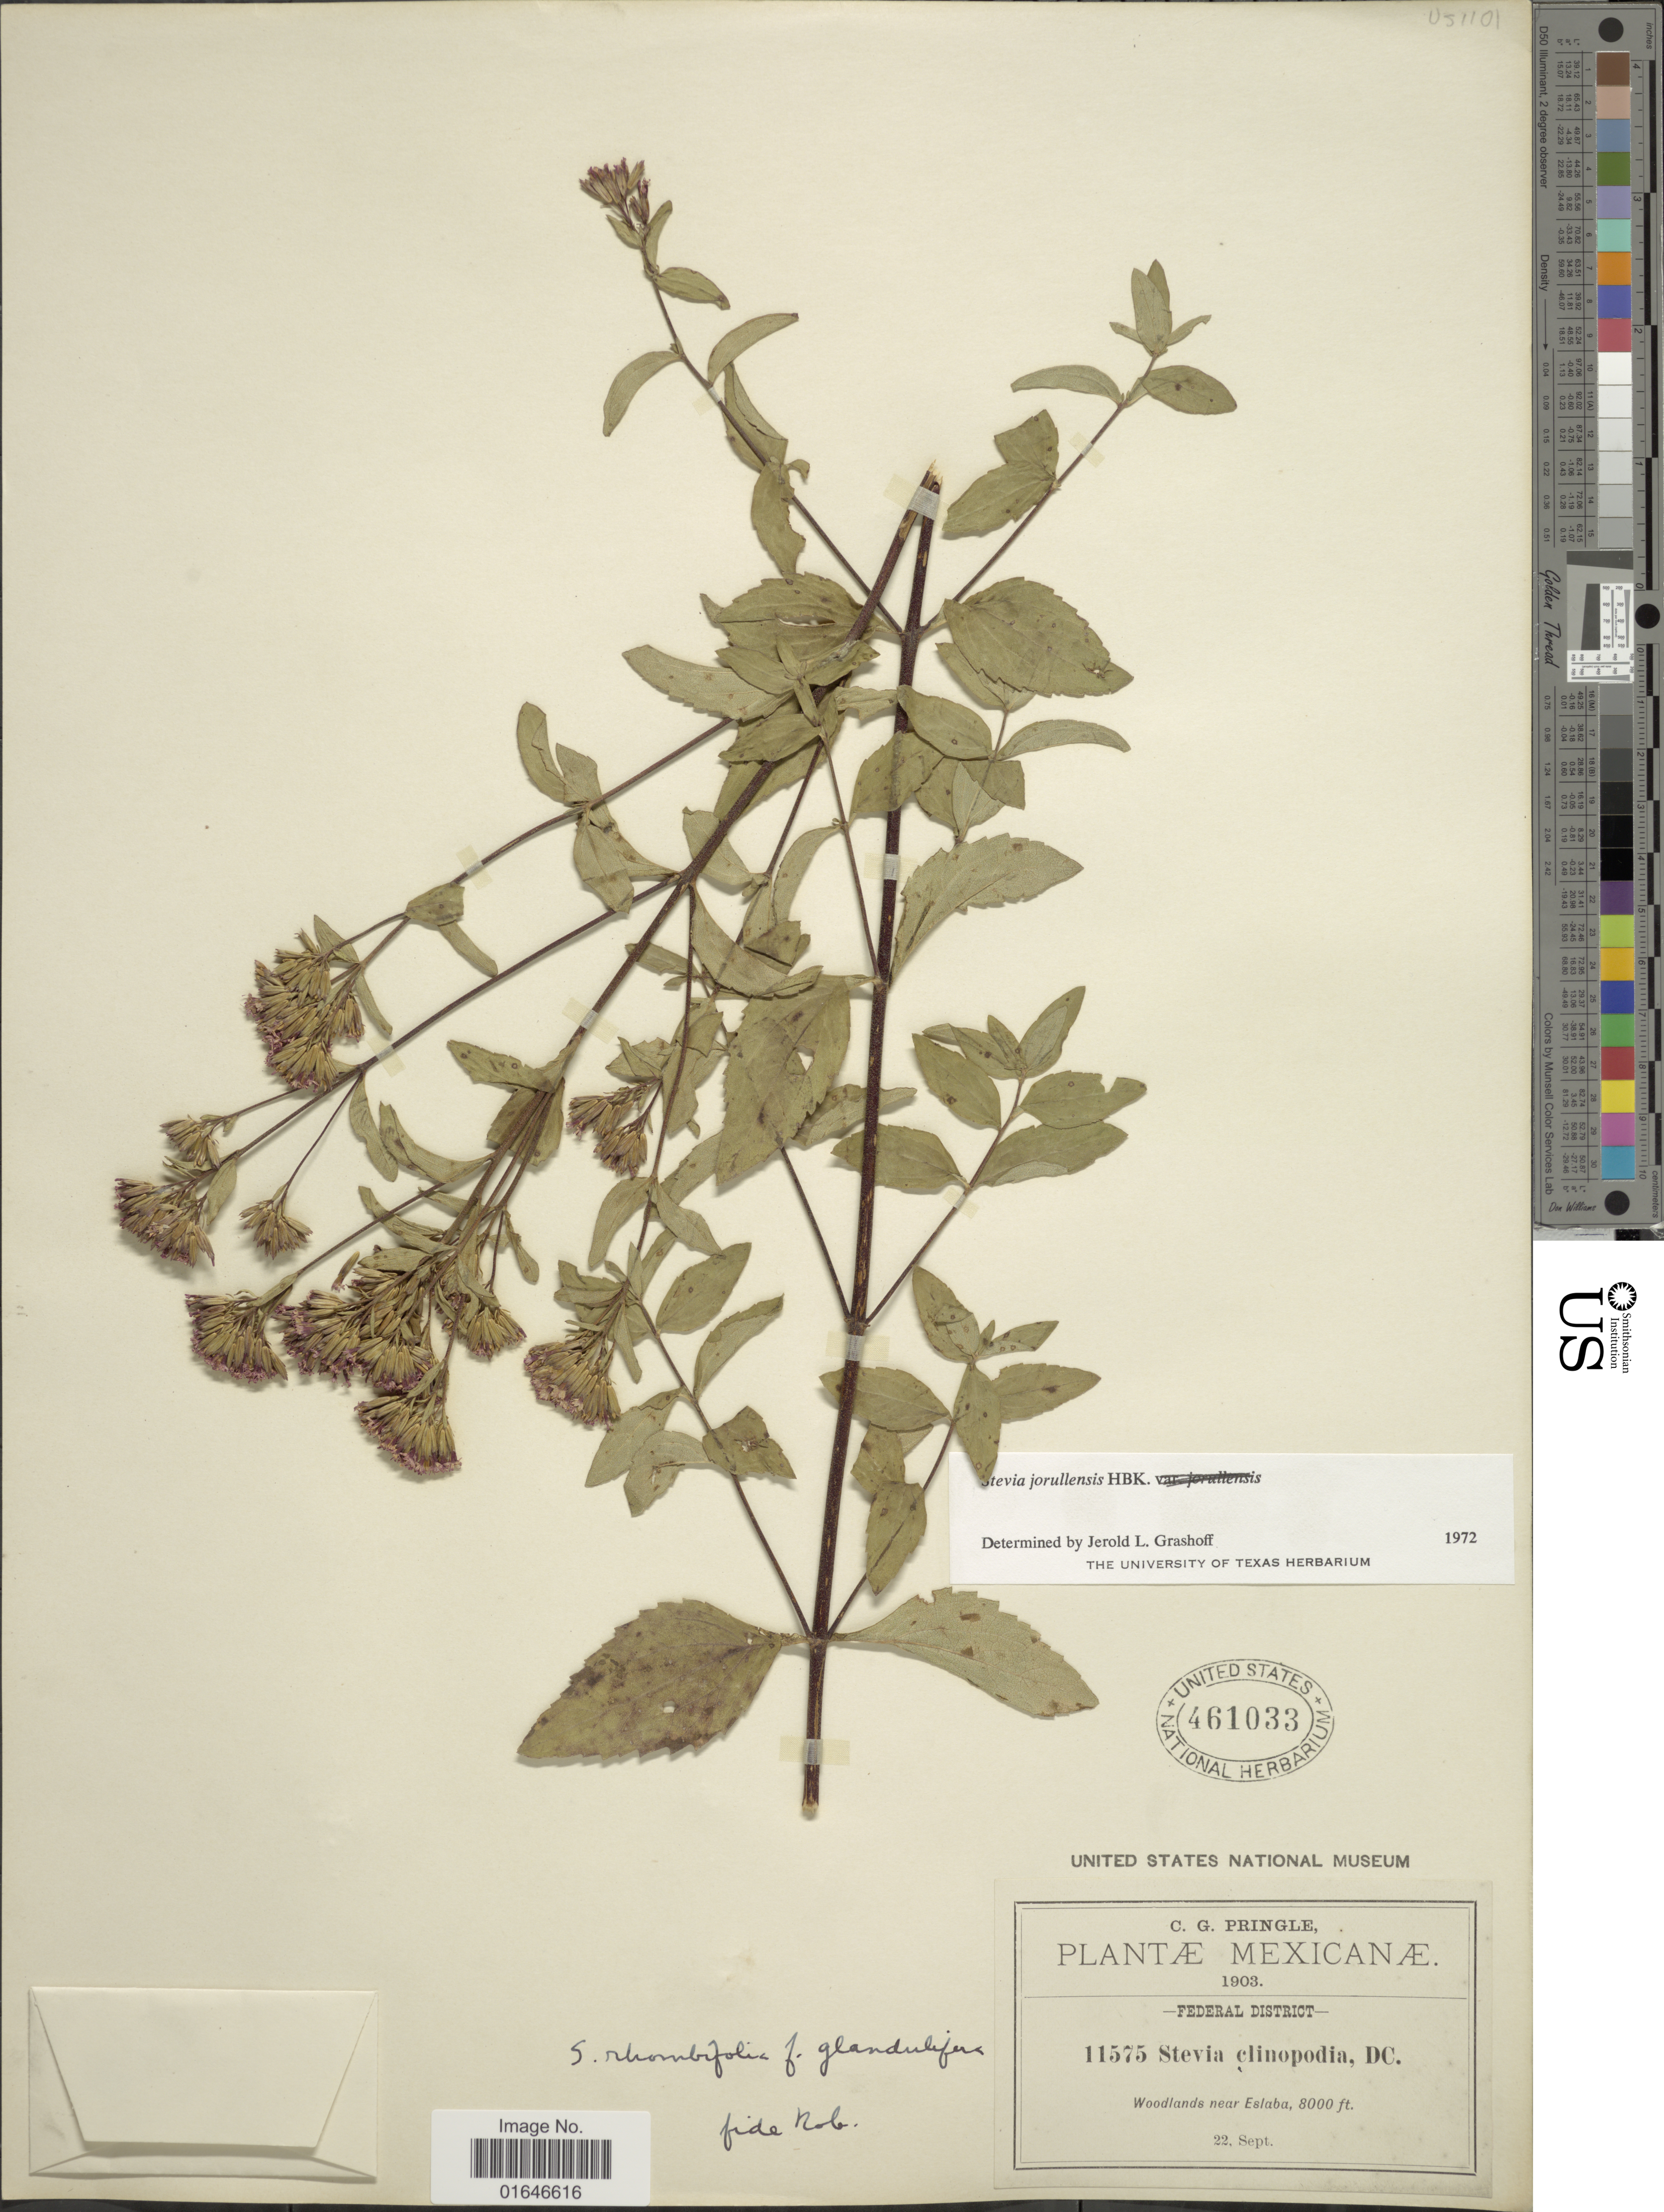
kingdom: Plantae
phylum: Tracheophyta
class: Magnoliopsida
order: Asterales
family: Asteraceae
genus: Stevia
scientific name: Stevia jorullensis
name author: Kunth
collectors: C. Prinlge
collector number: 11575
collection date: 1903-09-22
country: Mexico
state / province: Distrito Federal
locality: Federal District, Woodlands near Eslaba.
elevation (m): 2438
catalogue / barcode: US 461033